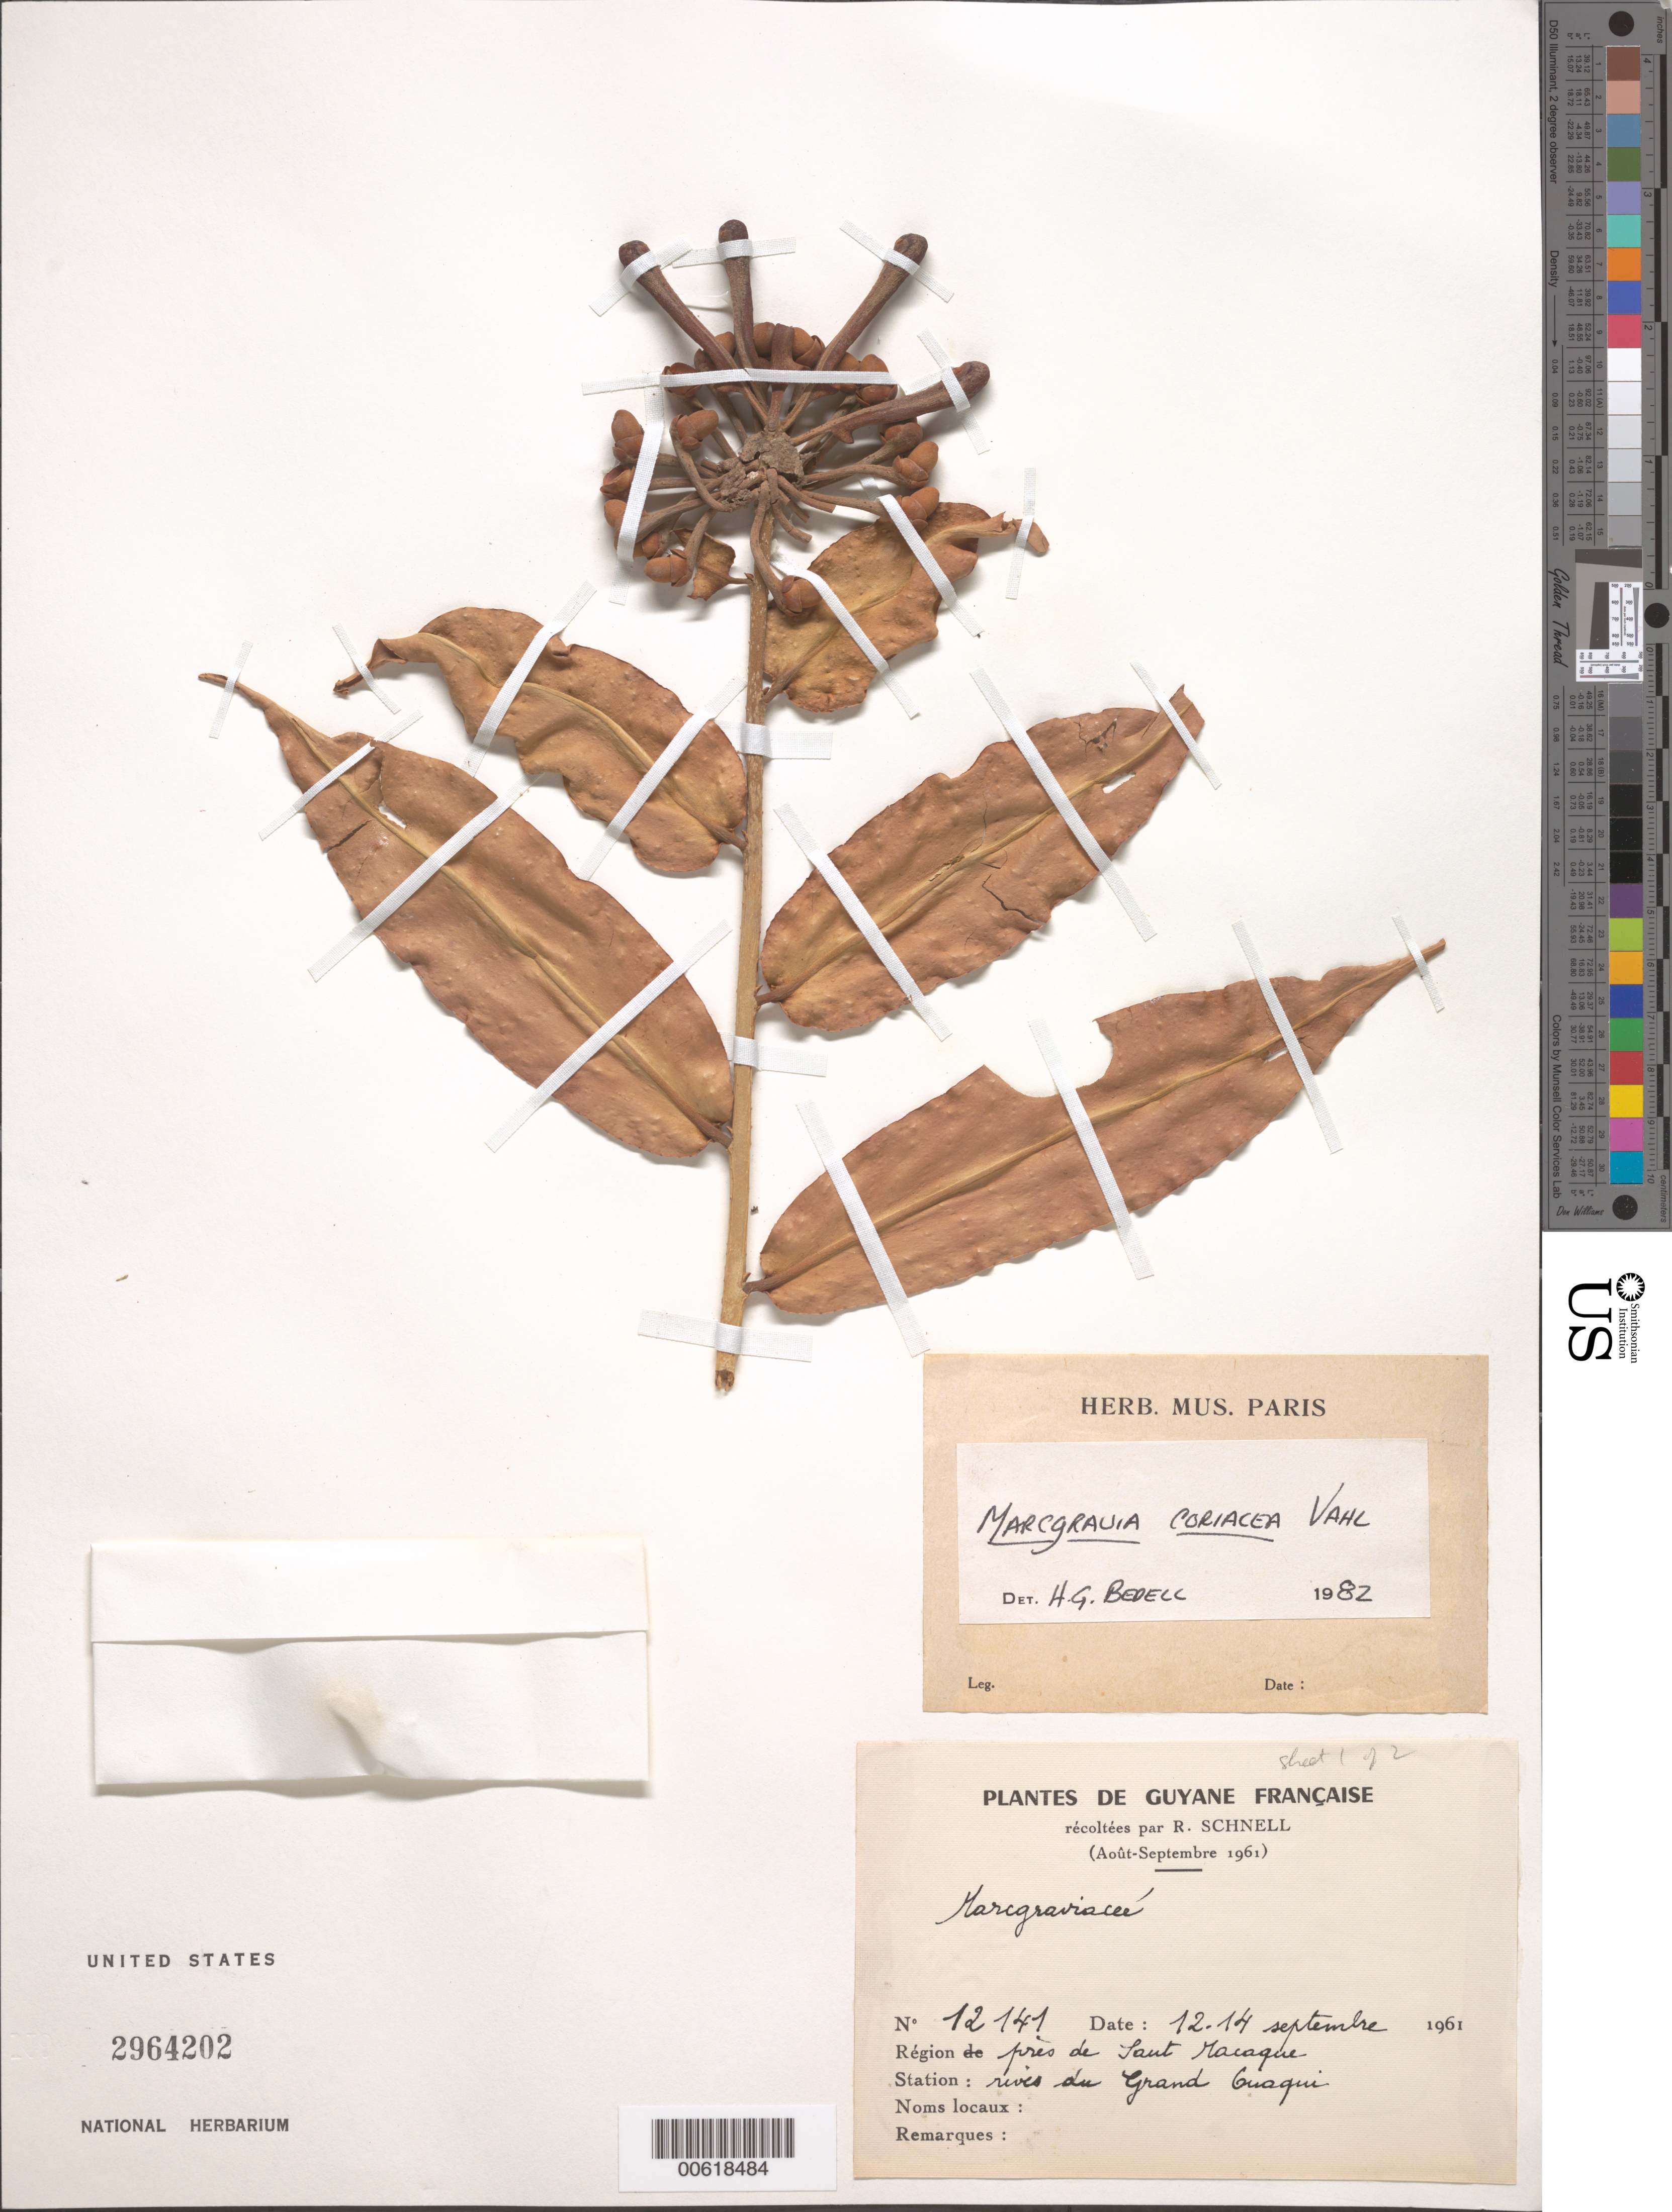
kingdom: Plantae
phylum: Tracheophyta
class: Magnoliopsida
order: Ericales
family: Marcgraviaceae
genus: Marcgravia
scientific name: Marcgravia coriacea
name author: Vahl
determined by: Bedell, H. G.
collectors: R. A. Schnell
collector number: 12141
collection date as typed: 12-Sep-61 to 14-Sep-61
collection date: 1961-09-12/1961-09-14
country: French Guiana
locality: Saut Macaque, rives du Grand Ouaqui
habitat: Près de Saut Macaque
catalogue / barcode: US 2964202